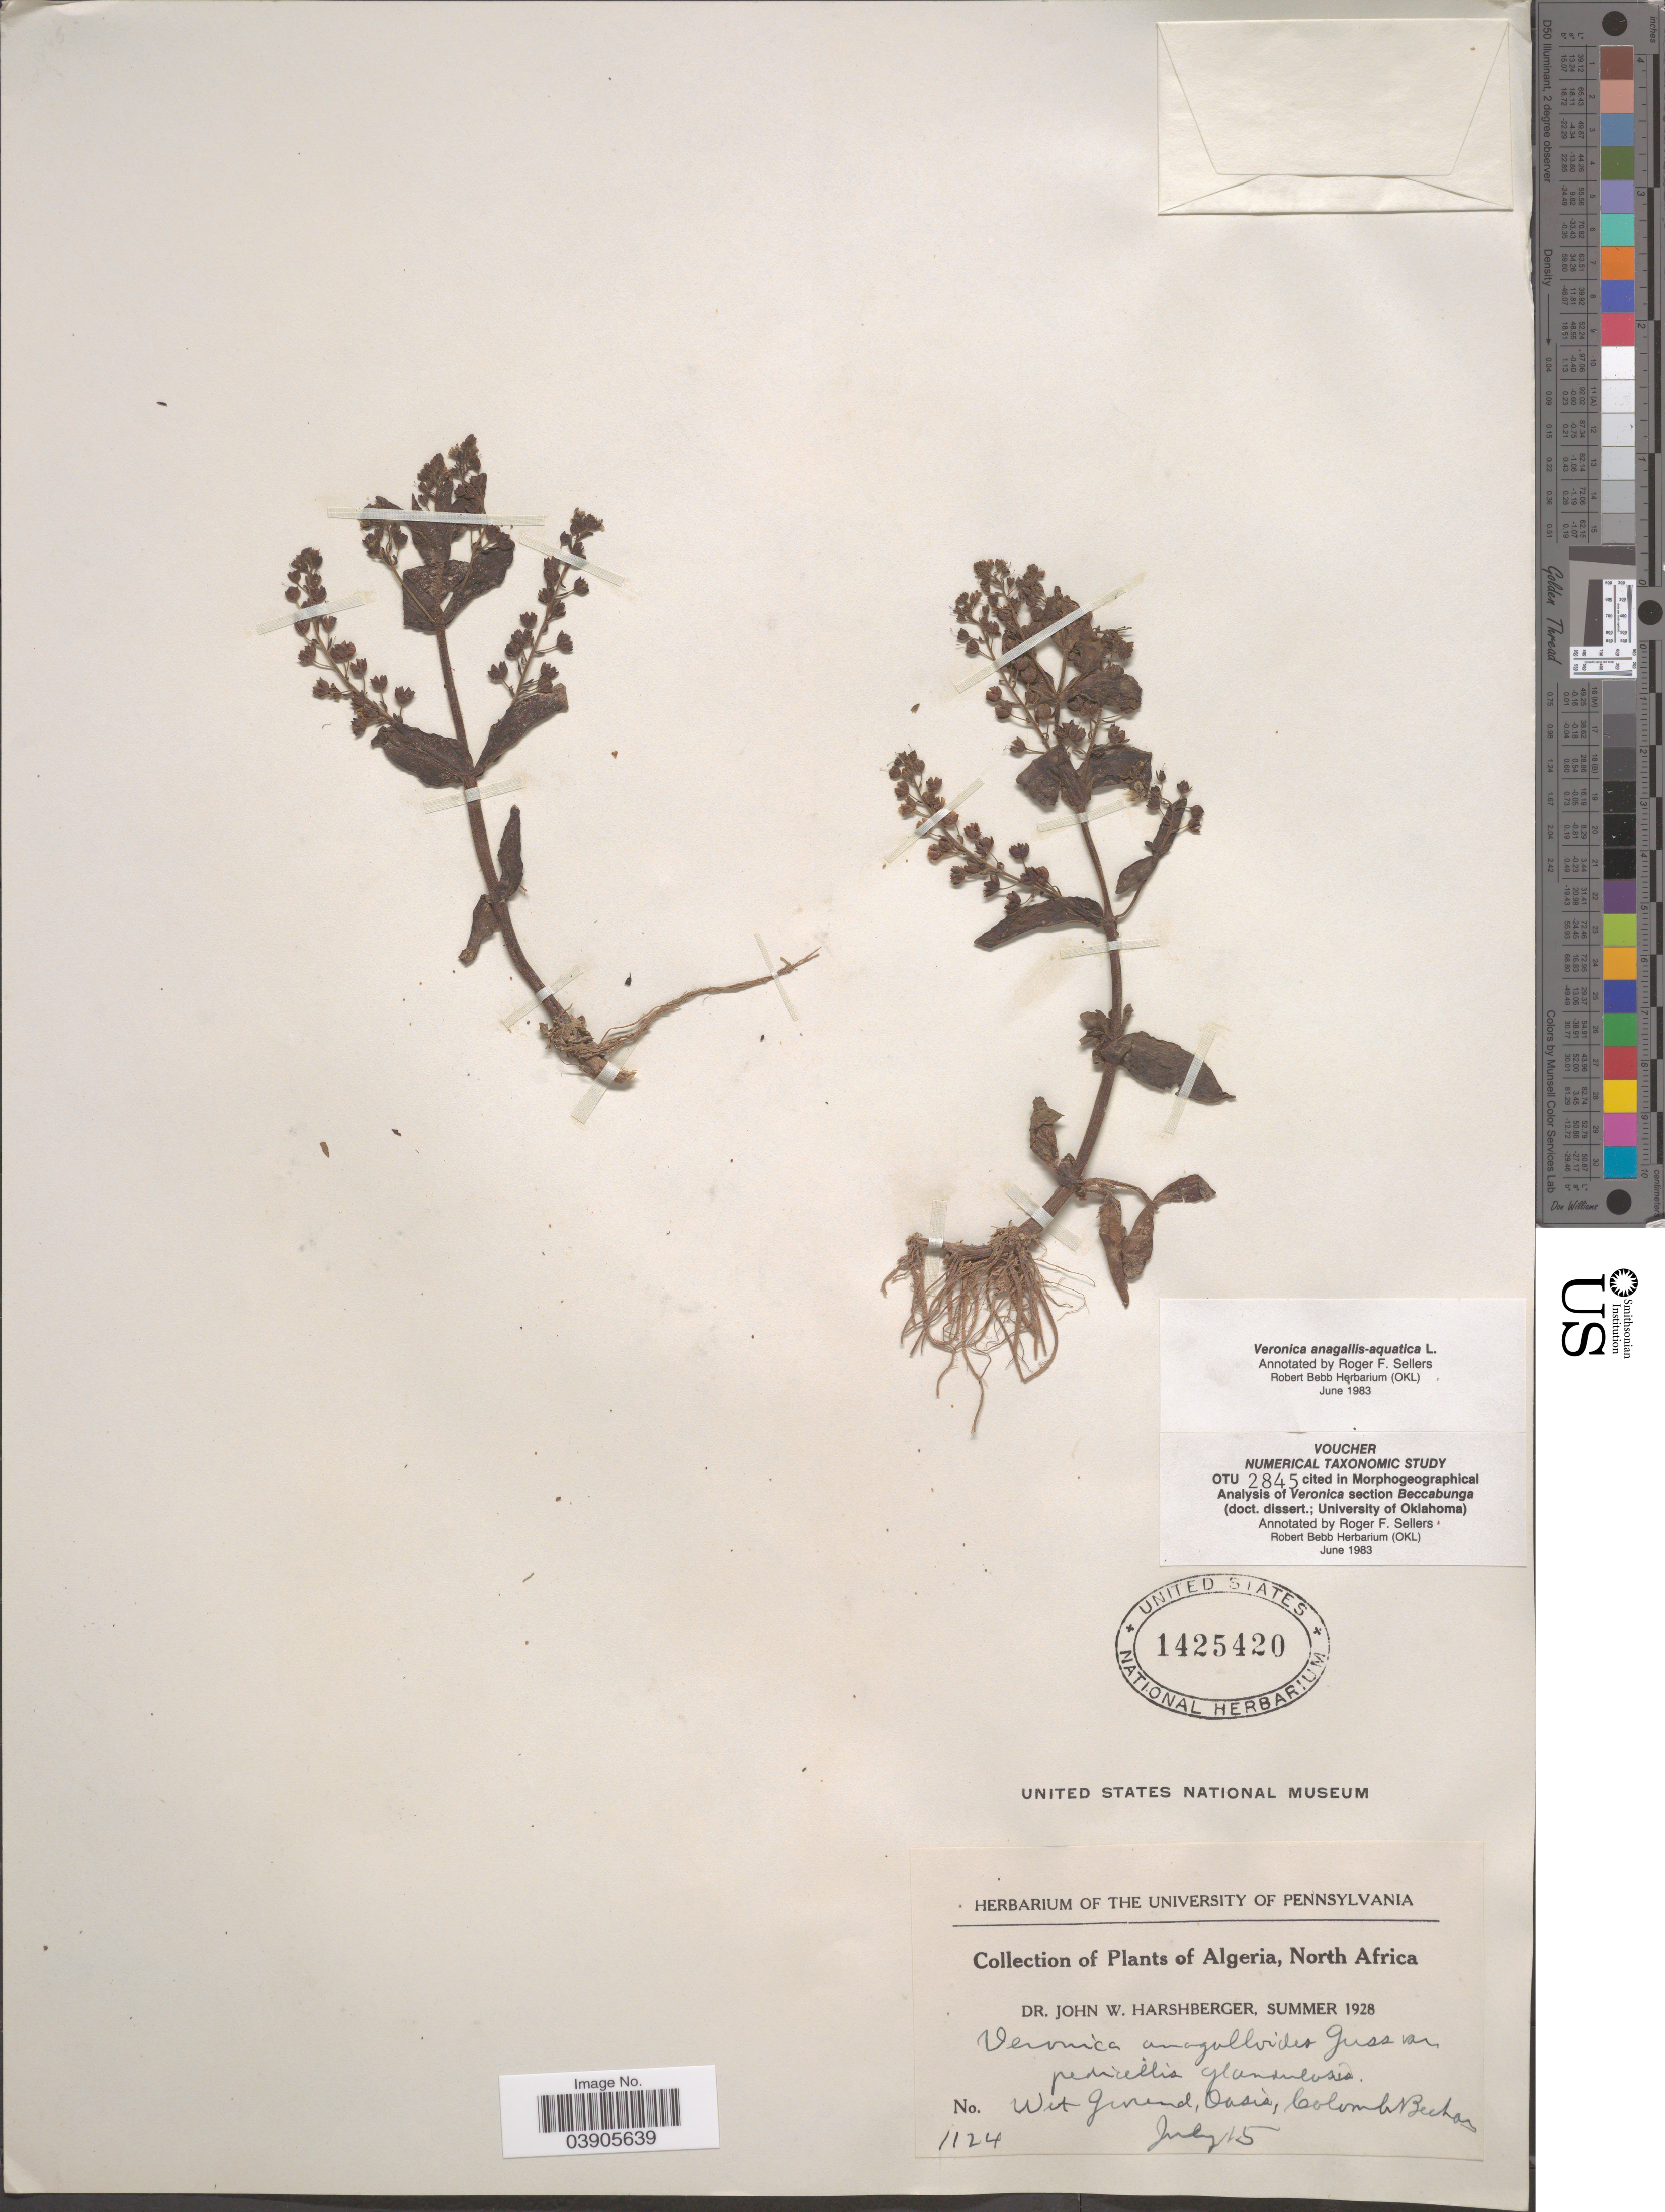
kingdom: Plantae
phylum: Tracheophyta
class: Magnoliopsida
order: Lamiales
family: Plantaginaceae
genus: Veronica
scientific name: Veronica anagallis-aquatica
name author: L.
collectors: J. W. Harshberger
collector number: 1124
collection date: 1928-07-15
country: Algeria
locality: North Africa. Wet ground, Oasis, ColombBechos.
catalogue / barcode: US 1425420